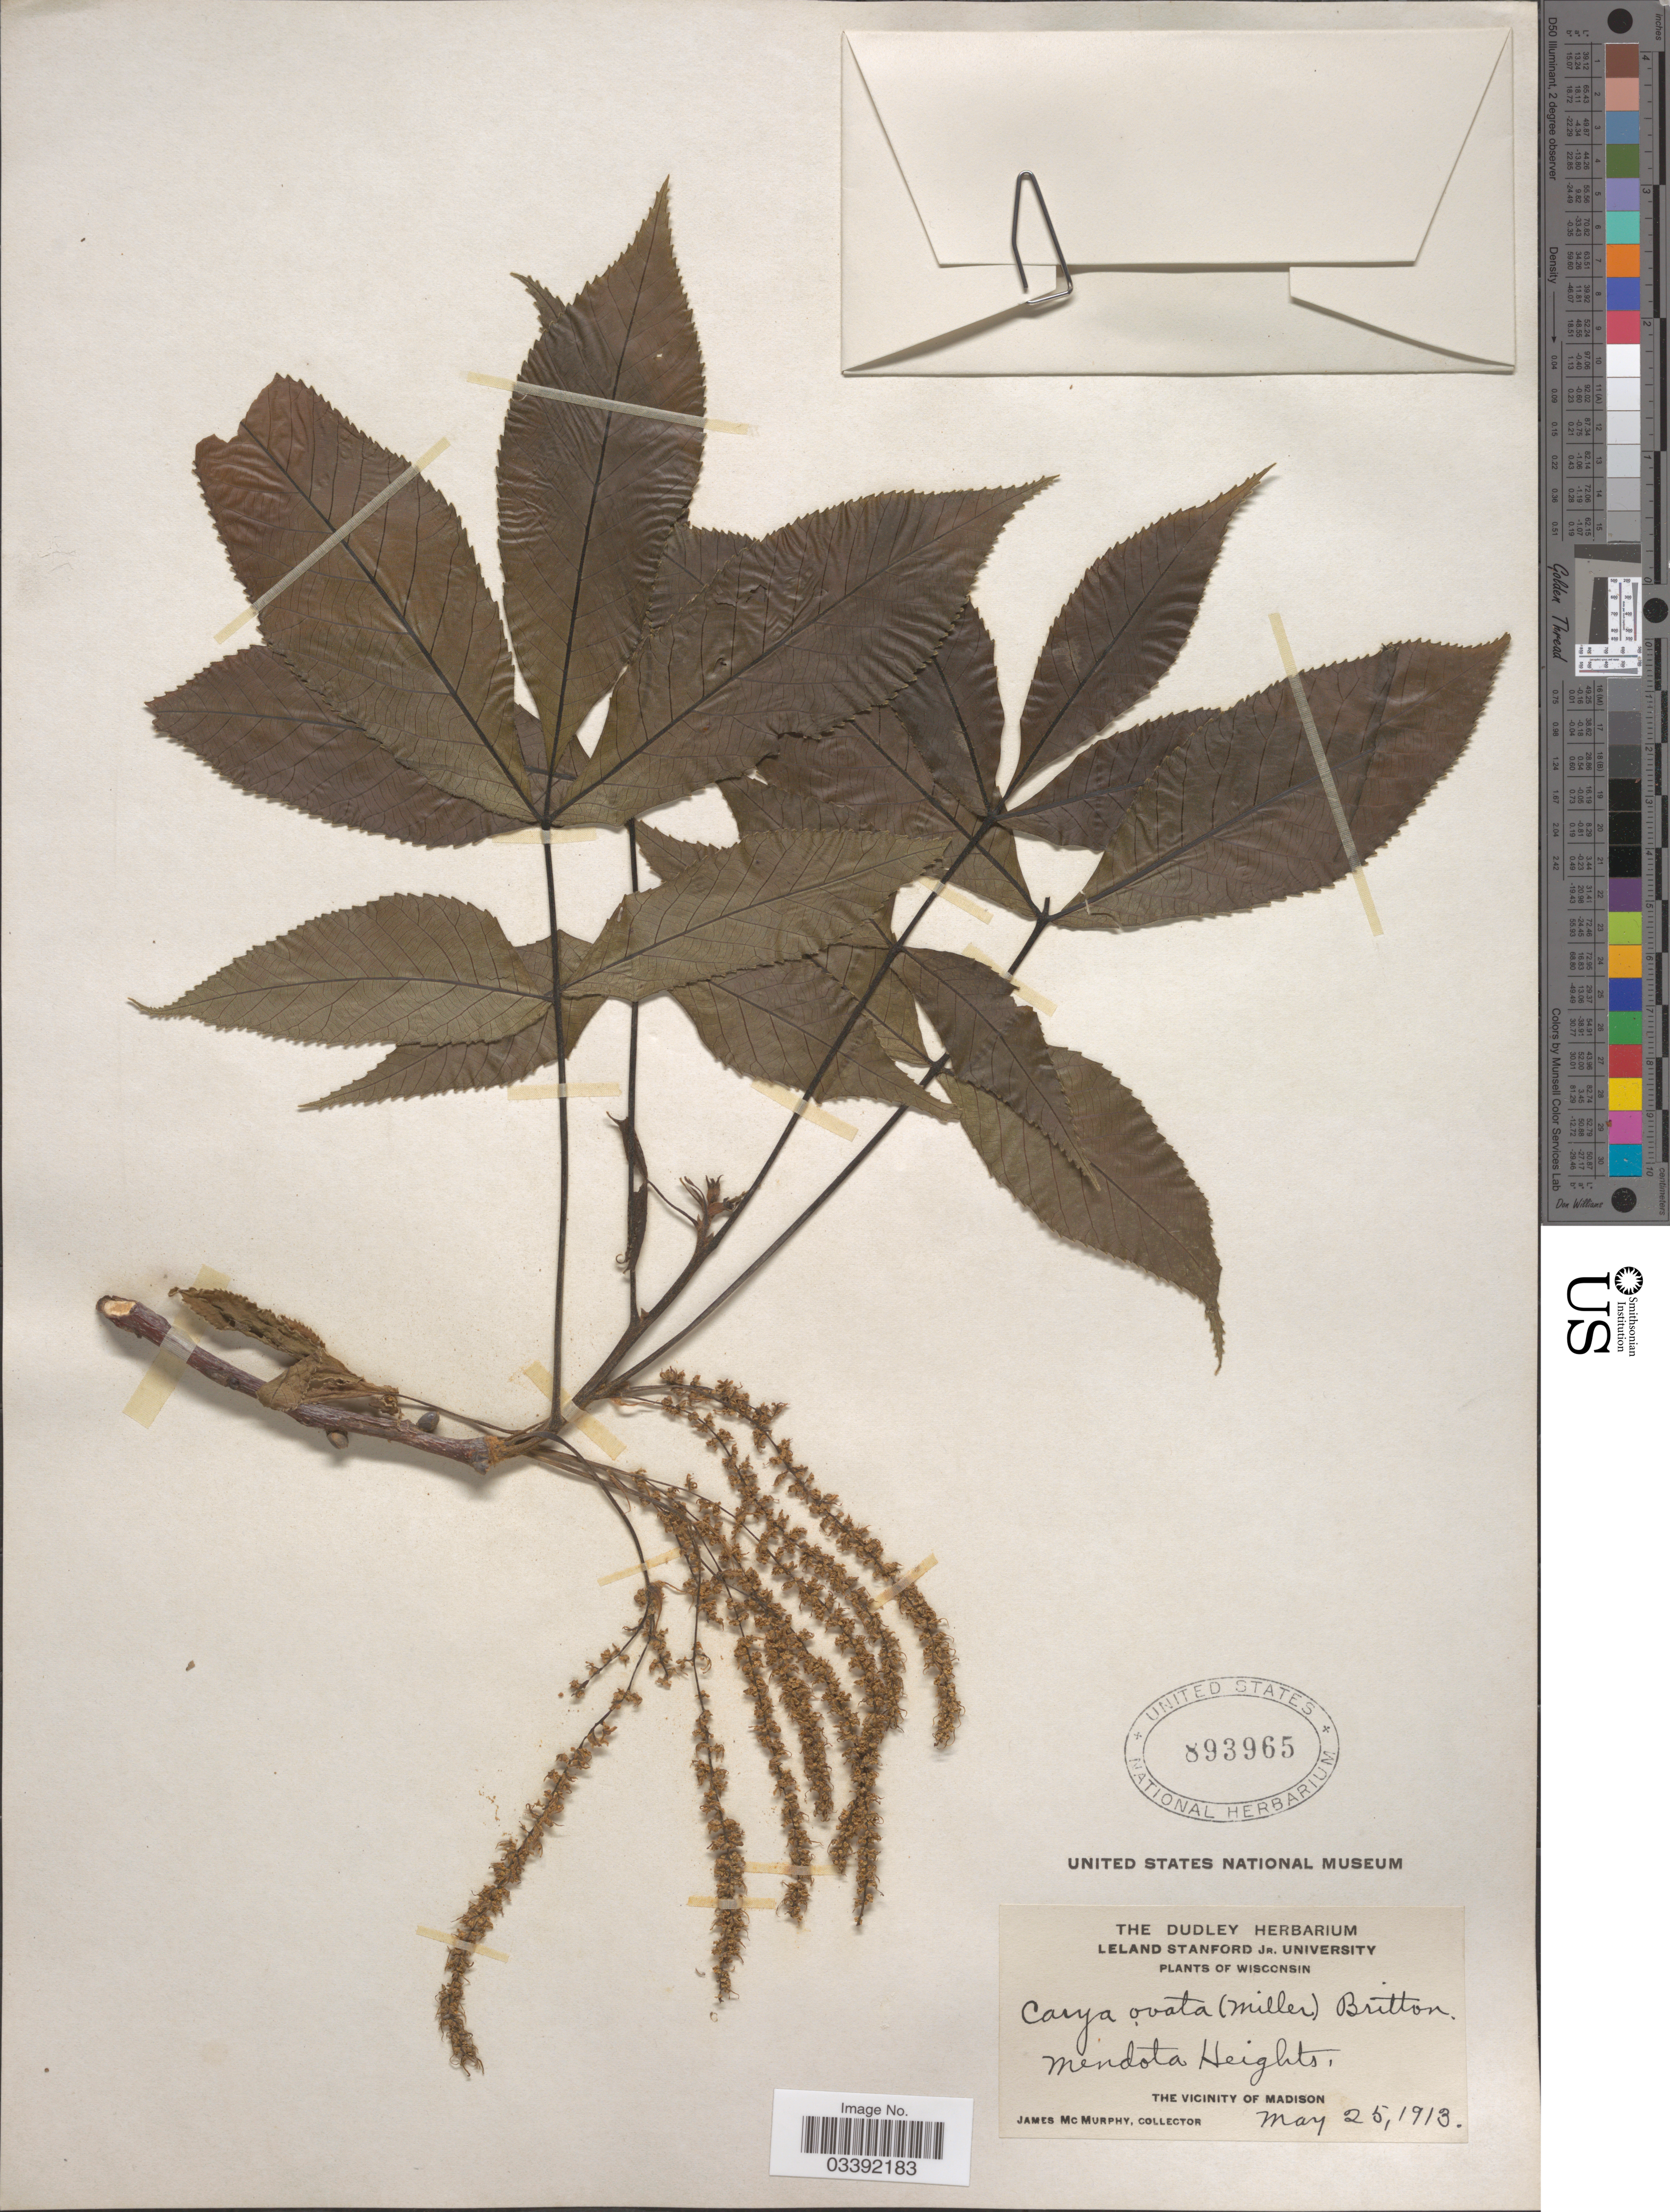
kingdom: Plantae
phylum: Tracheophyta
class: Magnoliopsida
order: Fagales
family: Juglandaceae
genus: Carya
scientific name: Carya ovata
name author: (Mill.) K. Koch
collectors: J. McMurphy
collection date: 1913-05-25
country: United States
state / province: Wisconsin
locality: Mendota Heights, The Vicinity of Madison.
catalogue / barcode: US 893965